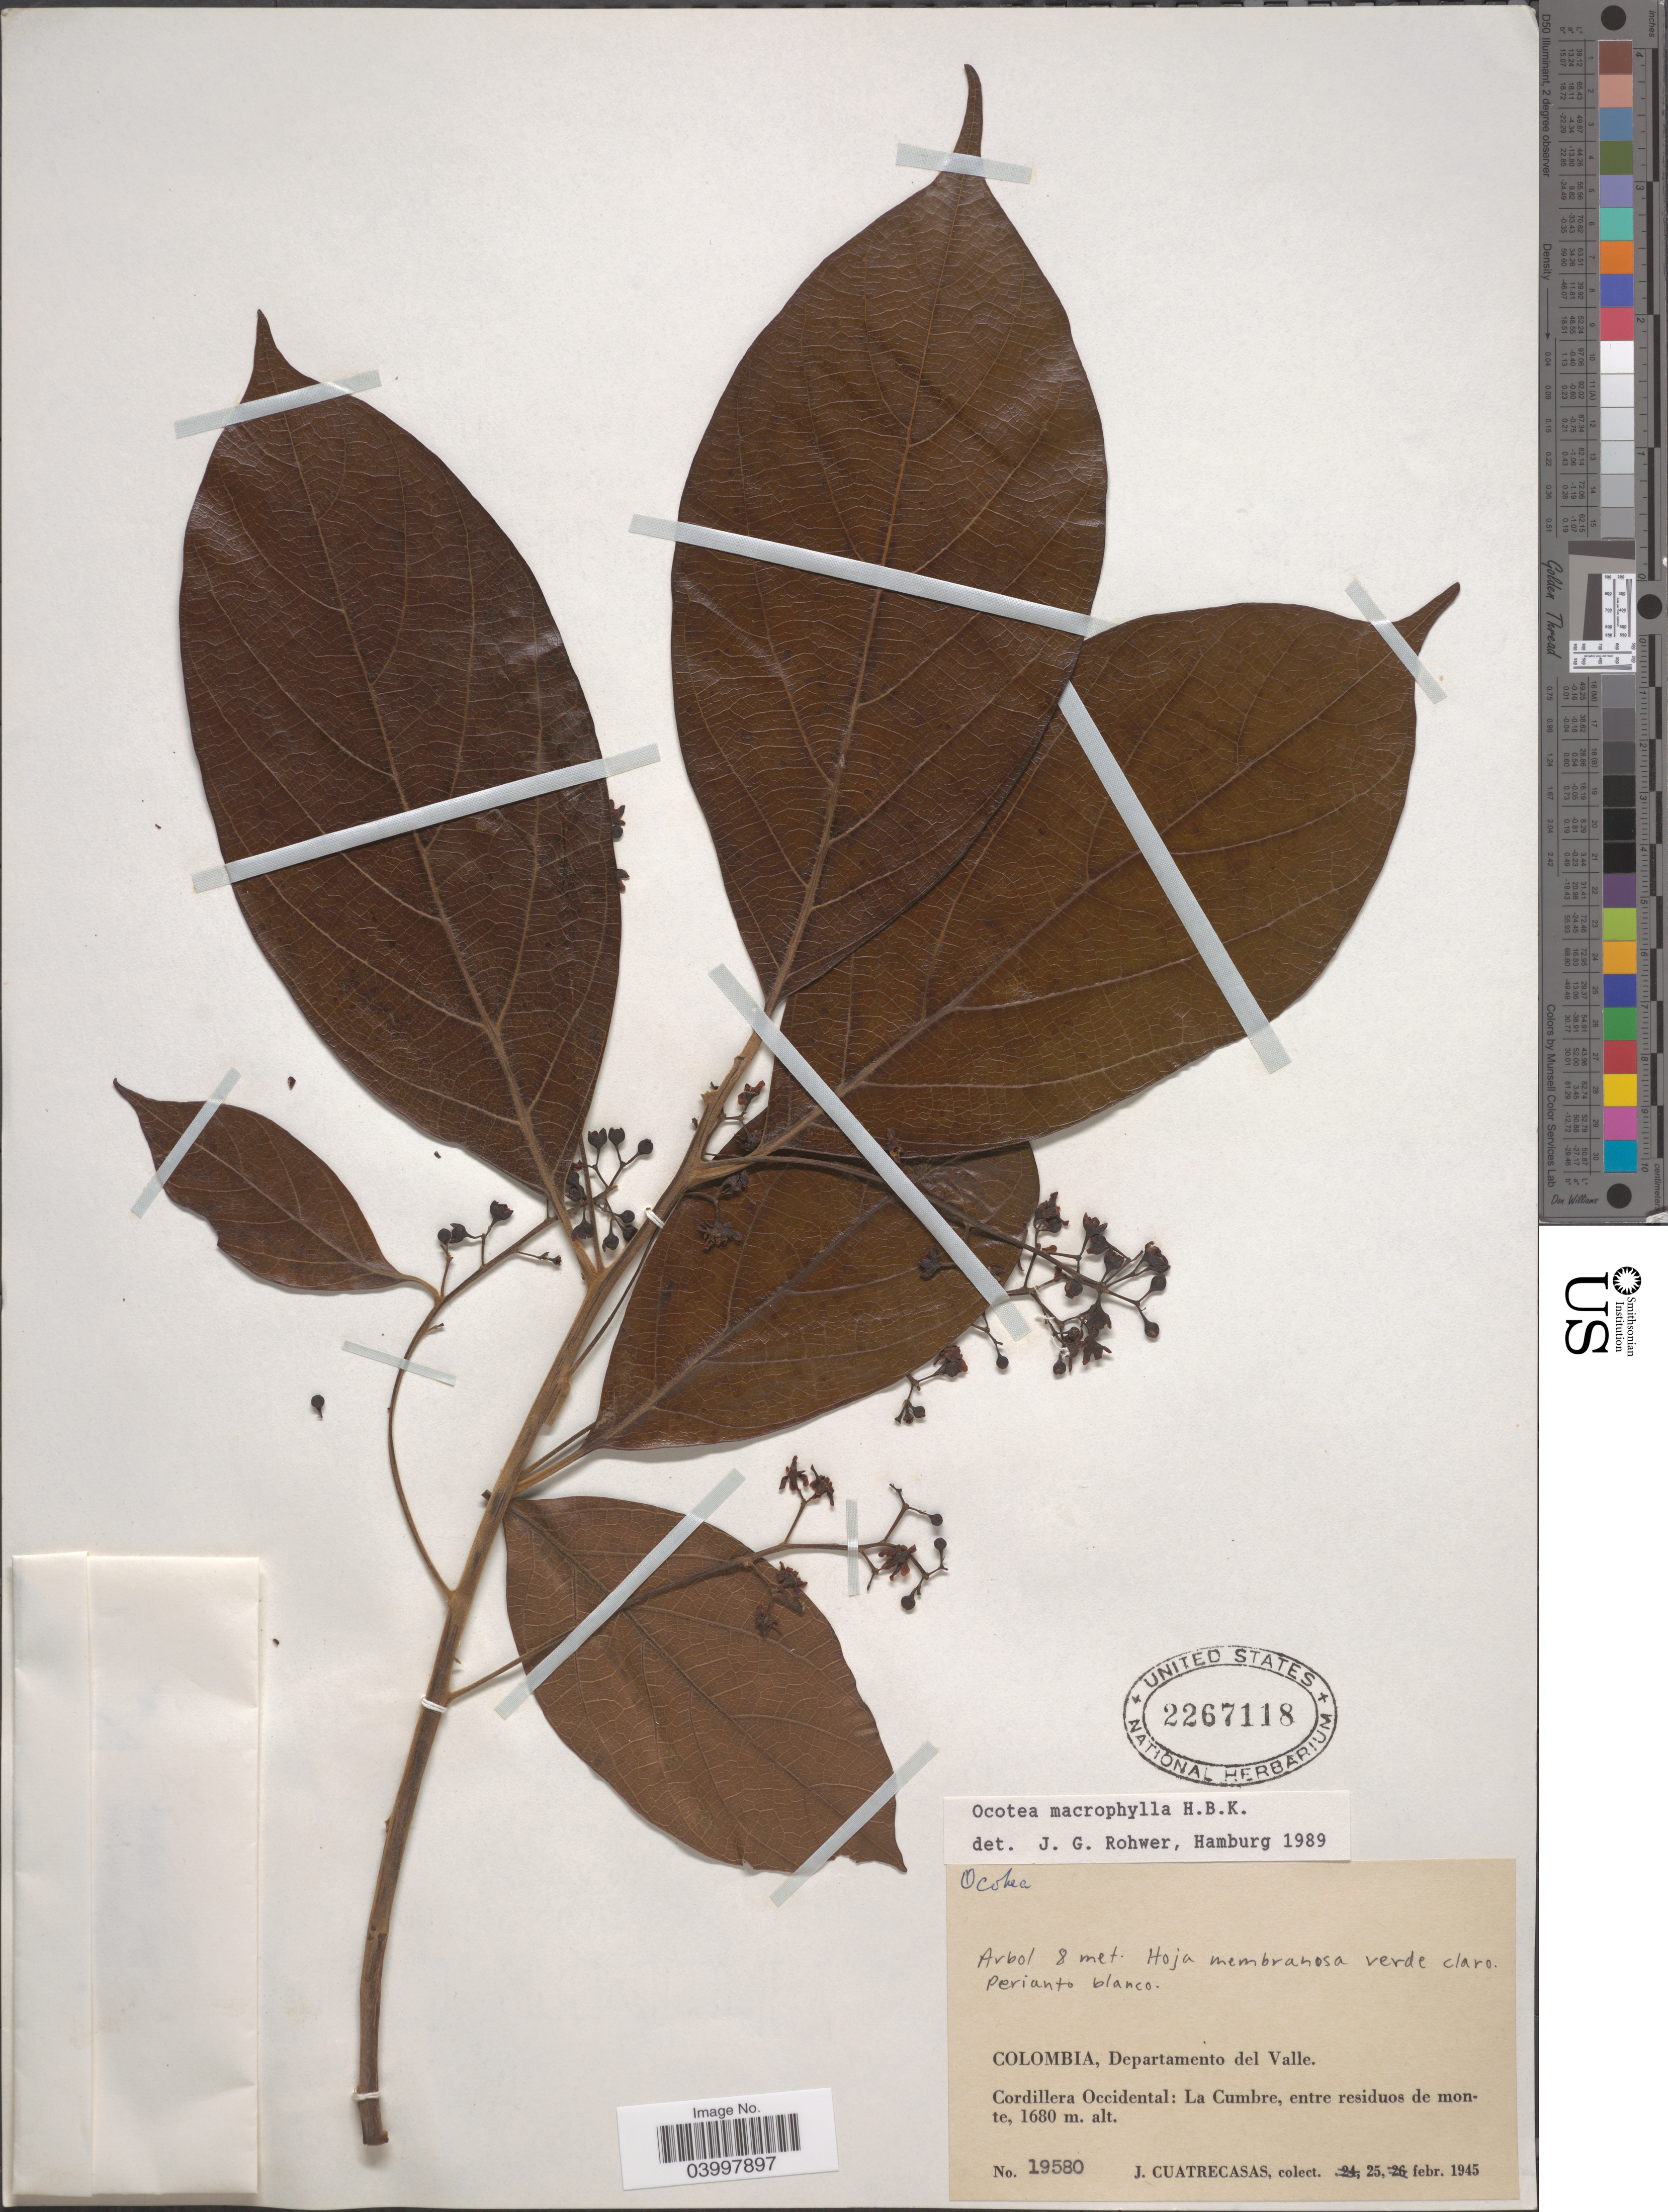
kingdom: Plantae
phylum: Tracheophyta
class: Magnoliopsida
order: Laurales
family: Lauraceae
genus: Ocotea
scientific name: Ocotea valeriana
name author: (Standl.) W.C. Burger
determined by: Soler-Umbarila, Luis Fernando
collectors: J. Cuatrecasas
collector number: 19580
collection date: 1945-02-25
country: Colombia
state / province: Valle del Cauca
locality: Departamento del Valle. Cordillera Occidental: La Cumbre, entre residuos de monte.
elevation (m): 1680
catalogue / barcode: US 2267118